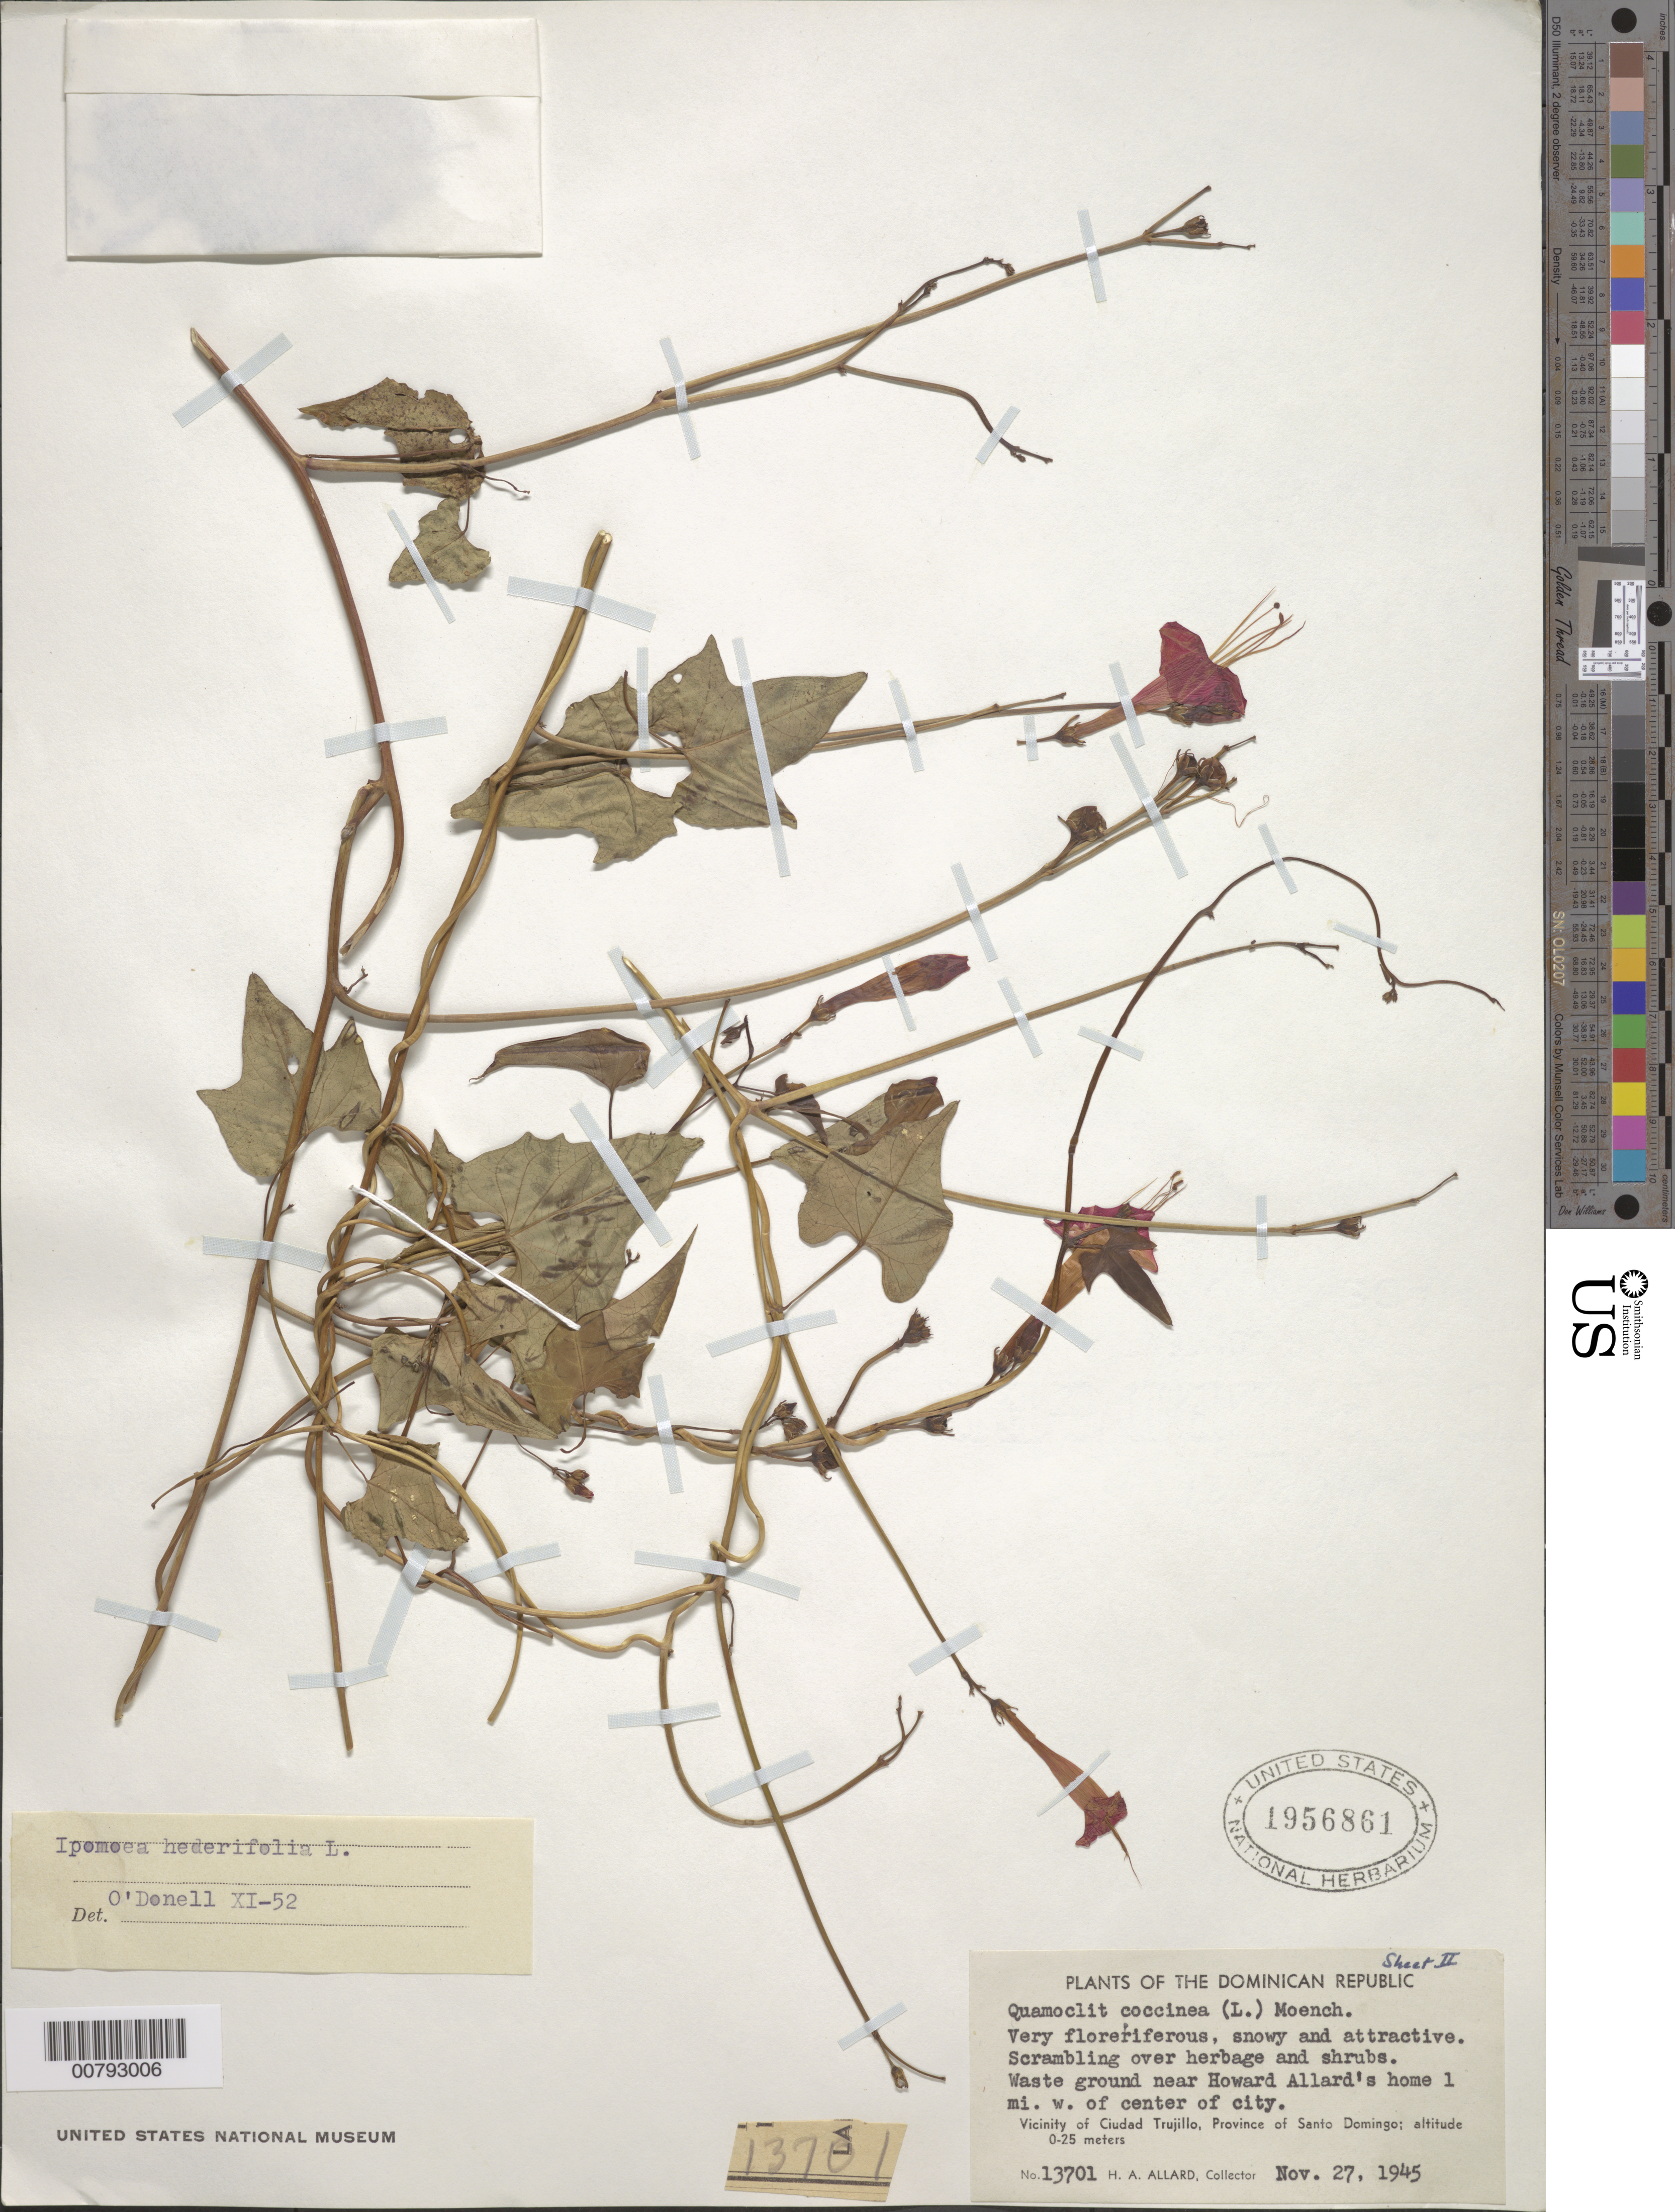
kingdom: Plantae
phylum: Tracheophyta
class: Magnoliopsida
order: Solanales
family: Convolvulaceae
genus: Ipomoea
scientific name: Ipomoea hederifolia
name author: L.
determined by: O'Donnell, --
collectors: H. A. Allard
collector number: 13701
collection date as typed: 27 Nov 1945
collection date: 1945-11-27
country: Dominican Republic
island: Hispaniola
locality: Province of Santo Domingo, vicinity of Ciudad Trujillo, near Howard Allard's home 1 mile W of center of city.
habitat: Waste ground.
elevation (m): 0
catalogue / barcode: US 1956861